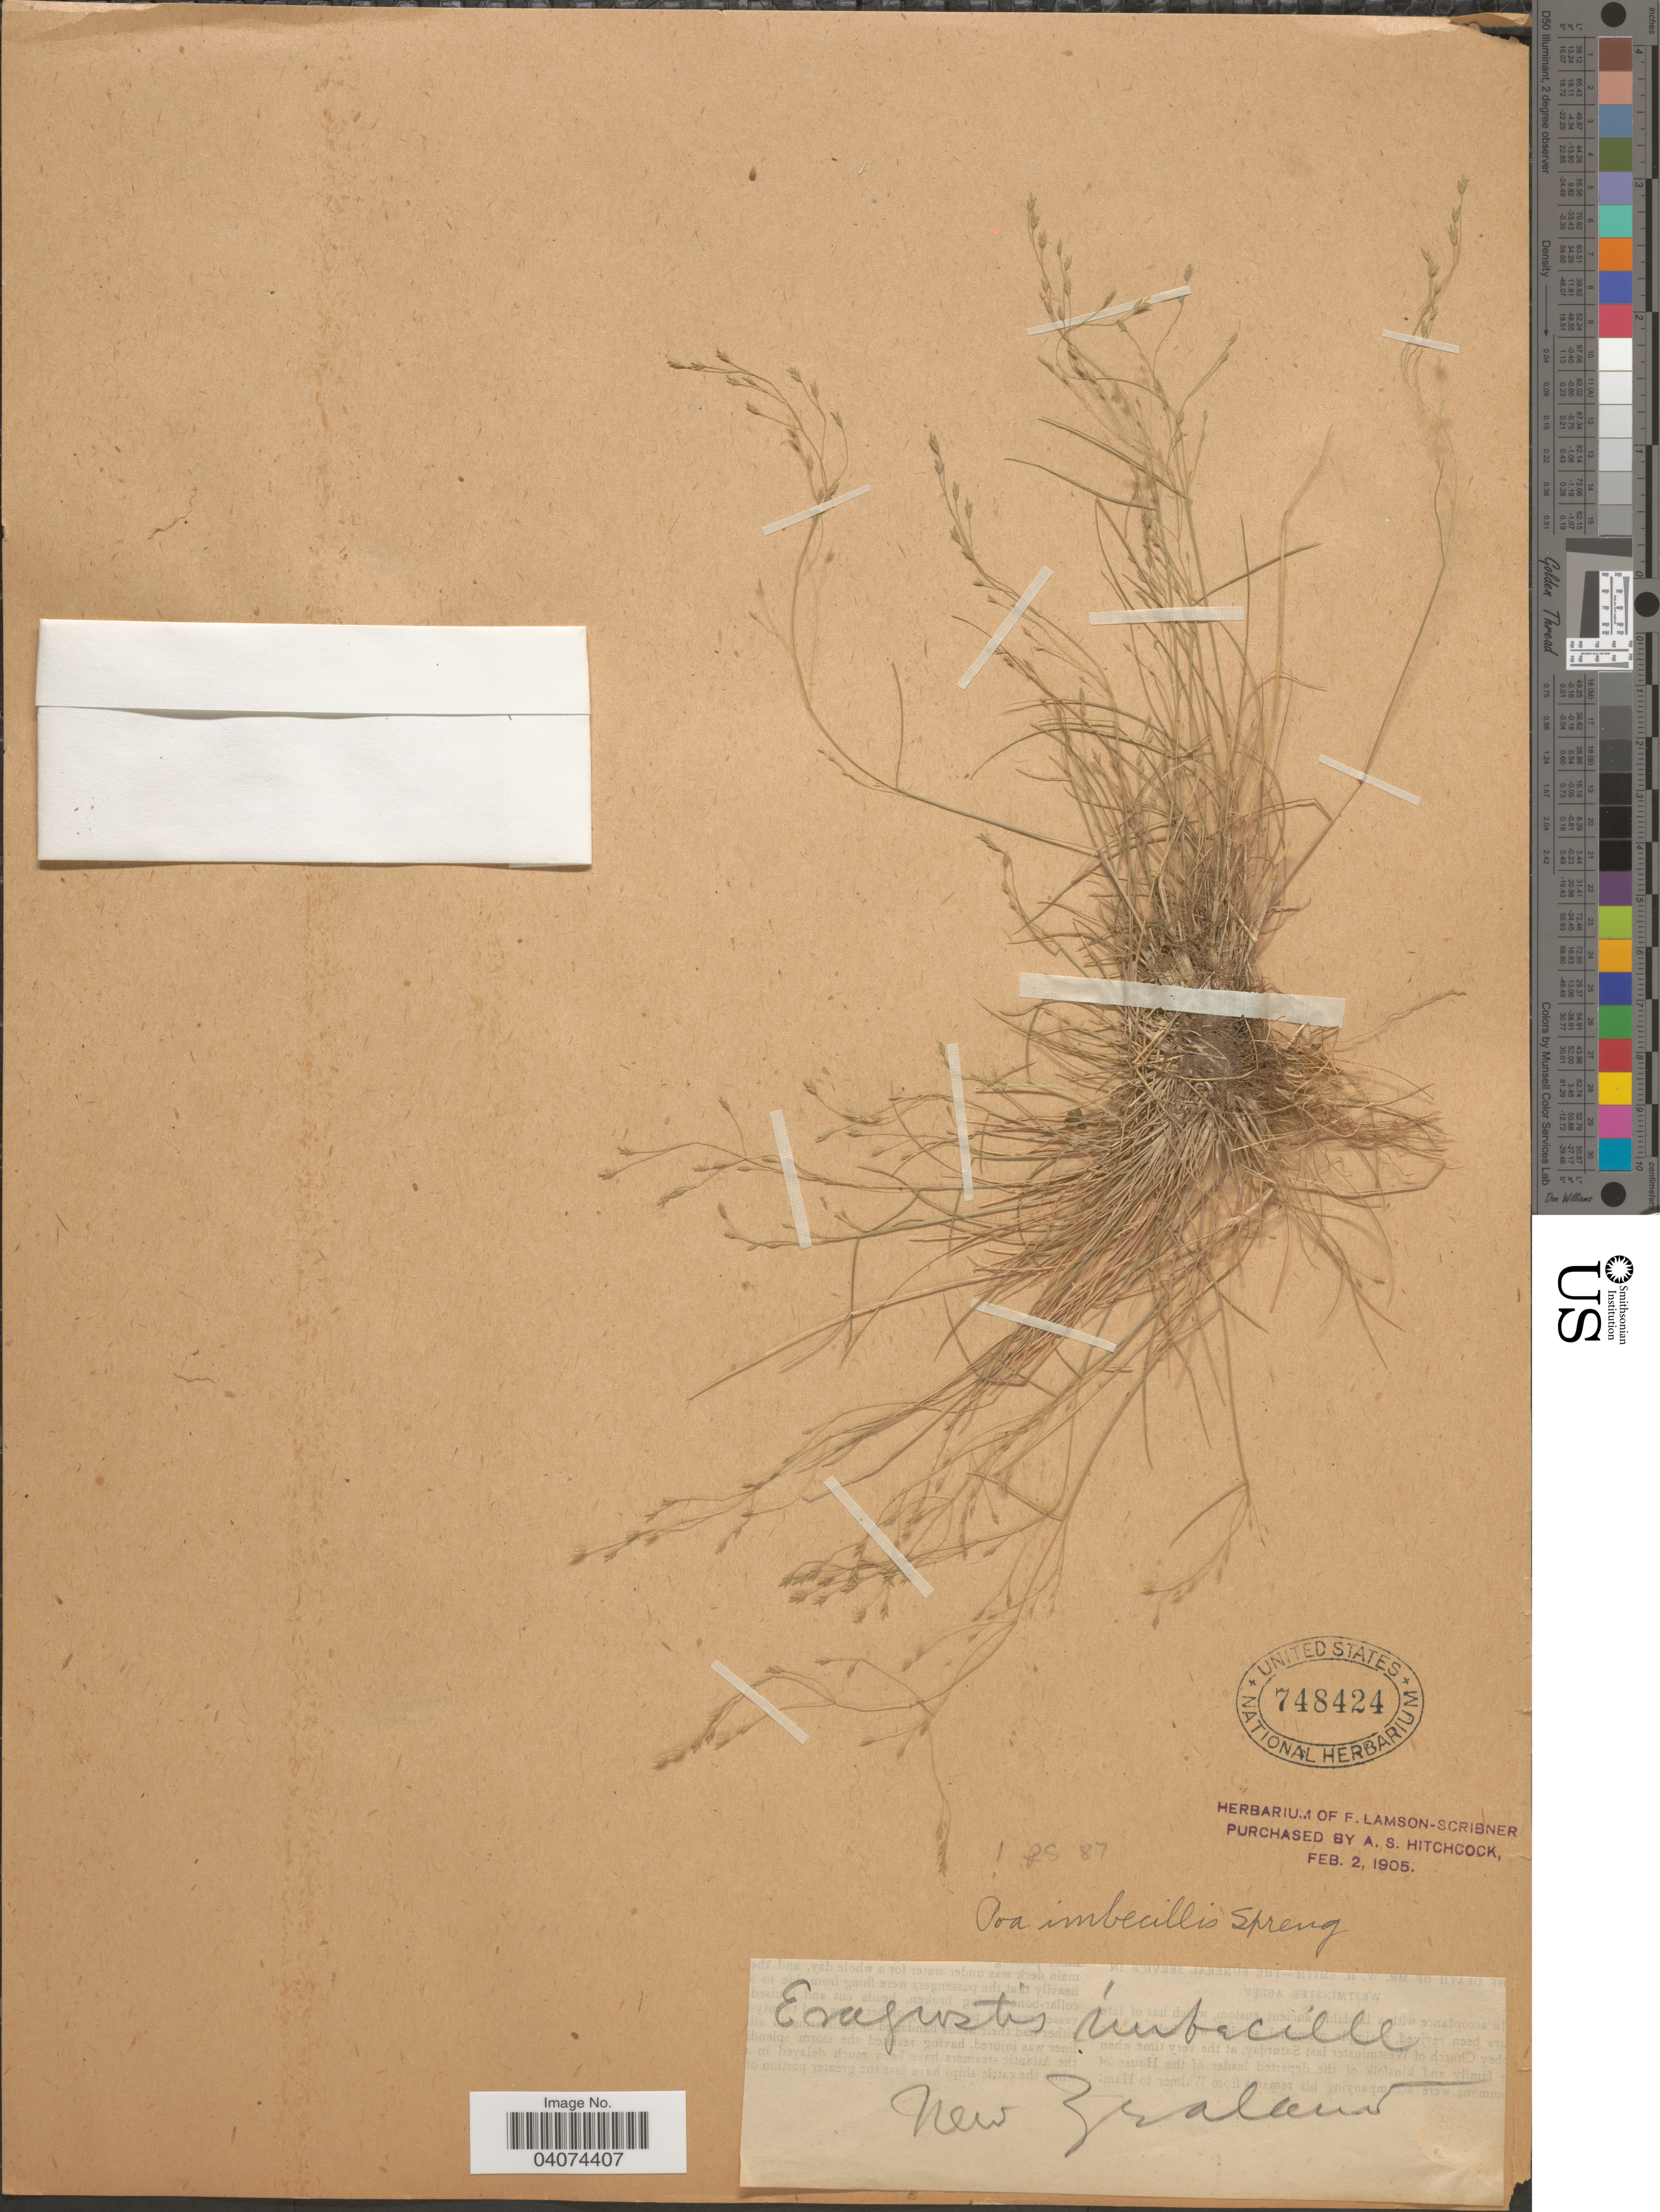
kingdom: Plantae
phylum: Tracheophyta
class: Liliopsida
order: Poales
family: Poaceae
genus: Poa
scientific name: Poa imbecilla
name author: Sol. ex Spreng.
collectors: ex herb. F. Lamson Scribner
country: New Zealand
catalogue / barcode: US 748424